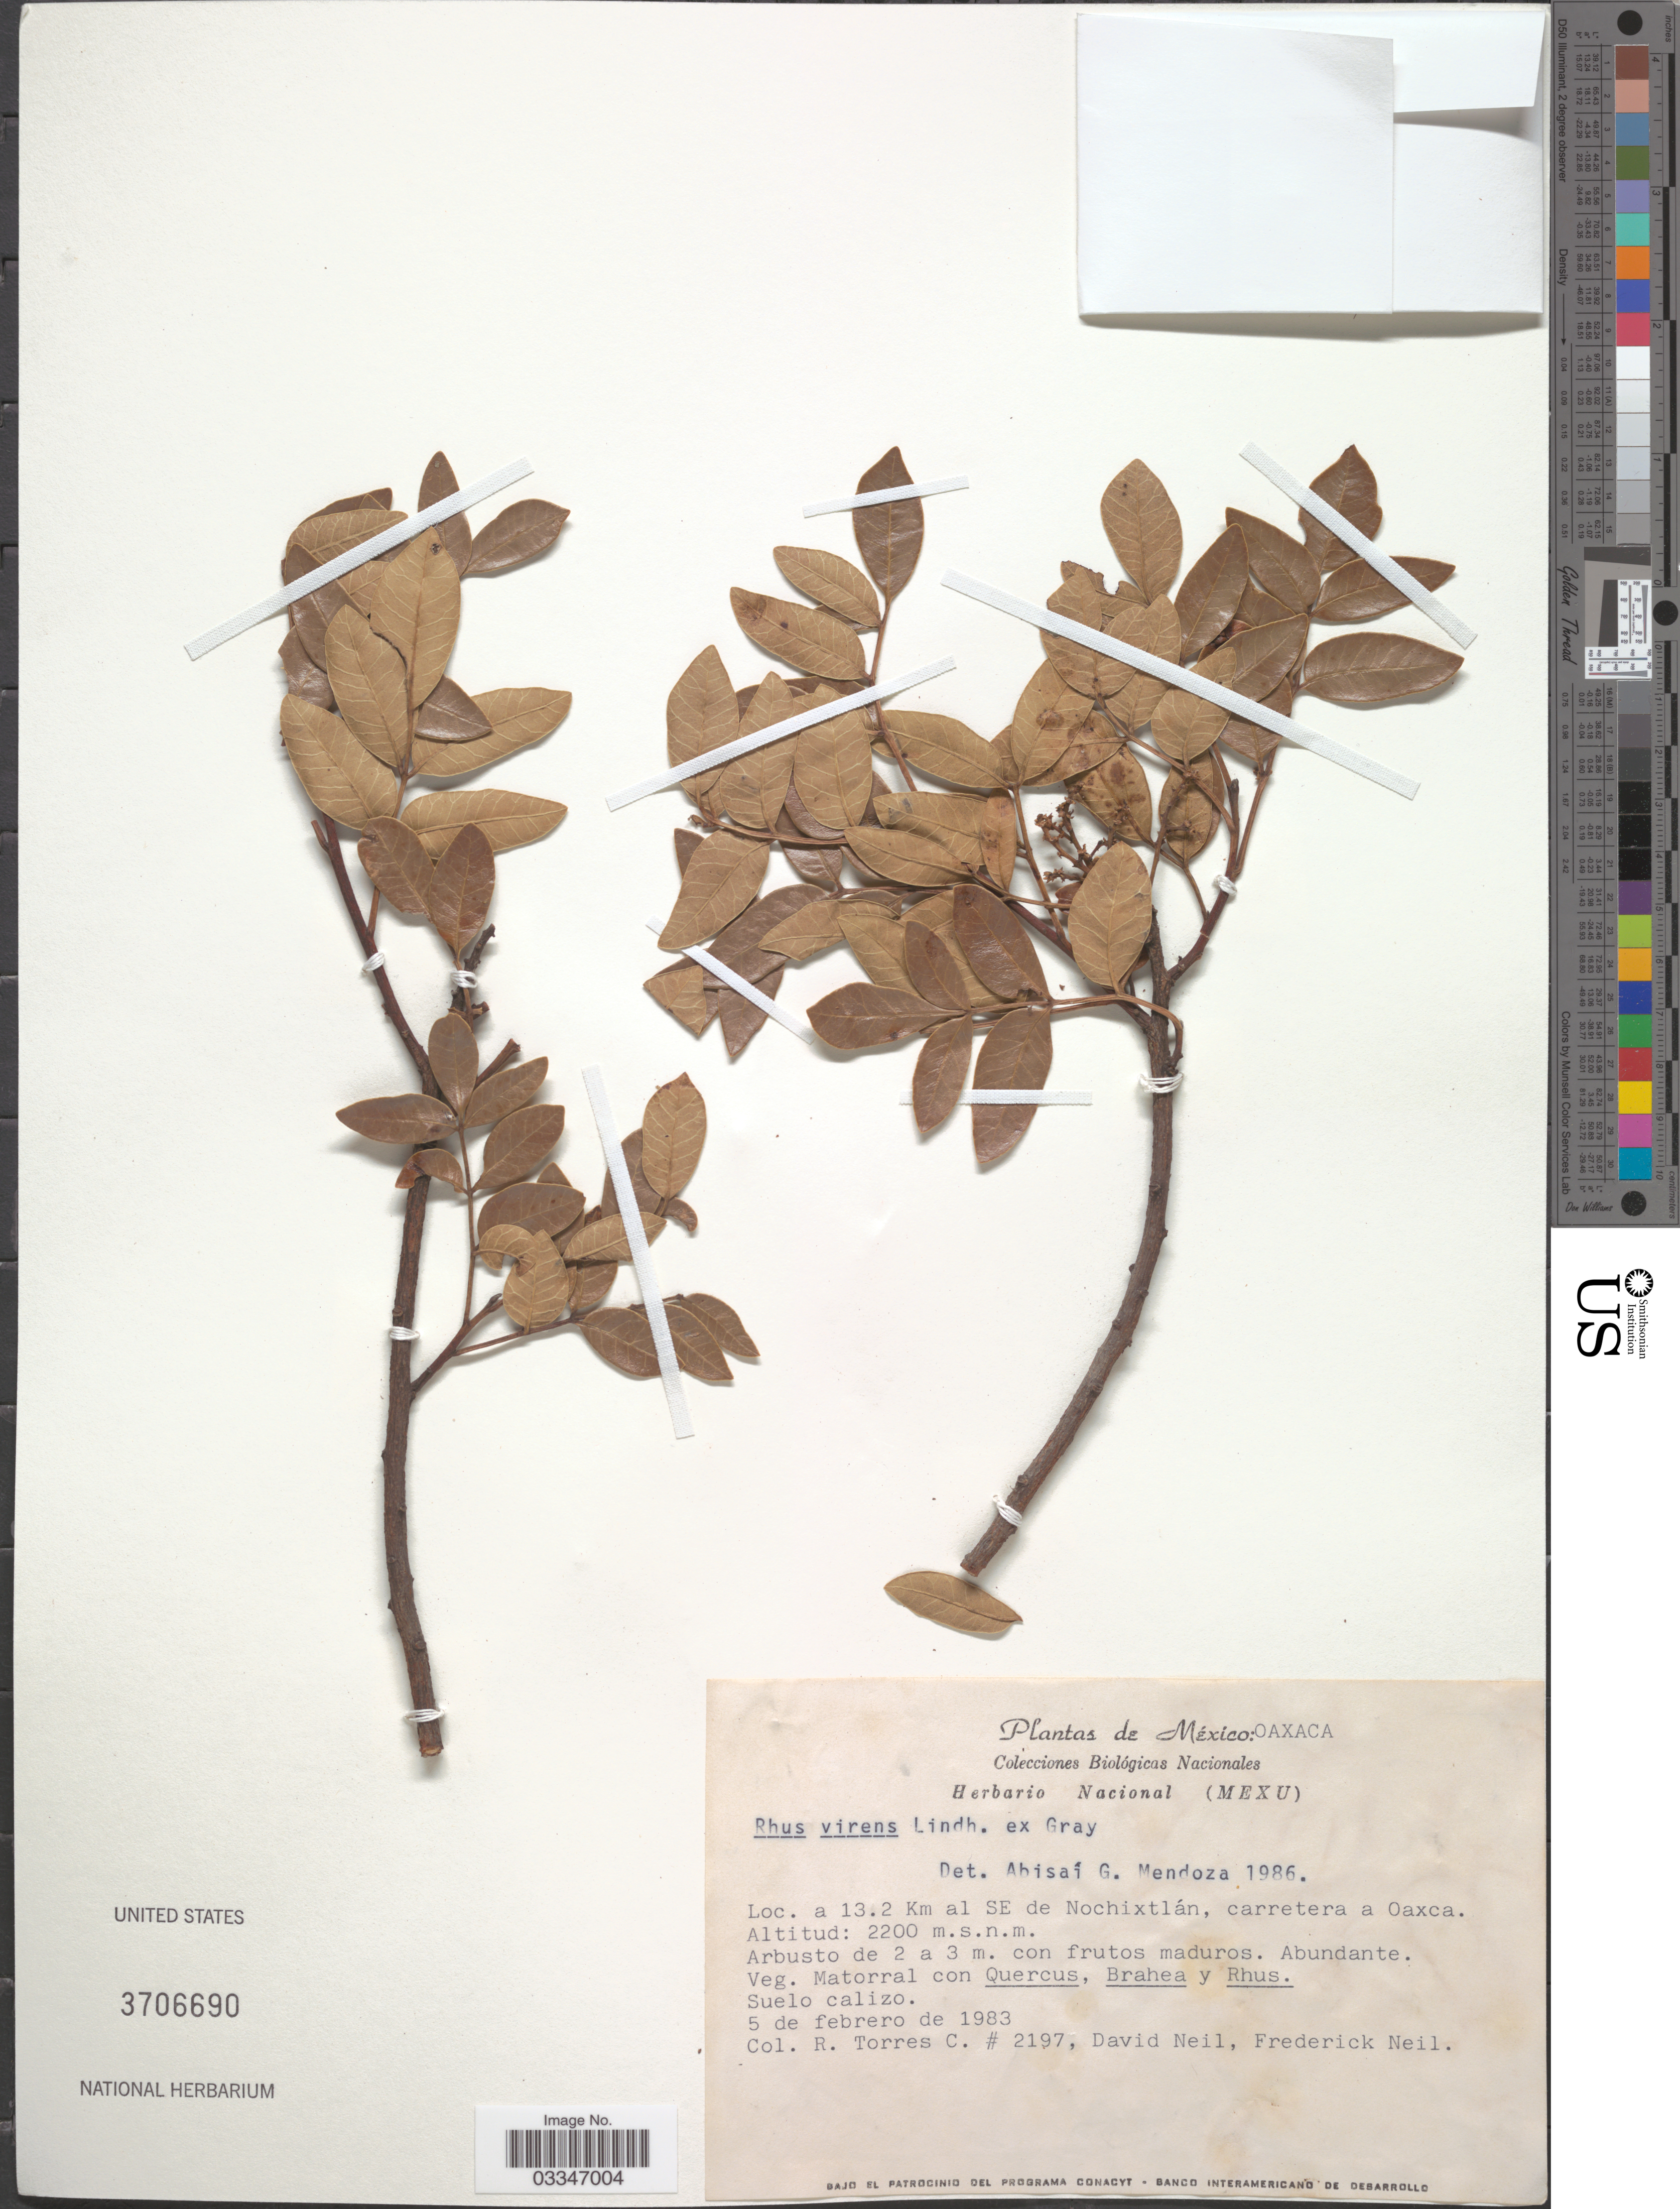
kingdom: Plantae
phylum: Tracheophyta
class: Magnoliopsida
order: Sapindales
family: Anacardiaceae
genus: Rhus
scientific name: Rhus virens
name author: Lindh. ex A. Gray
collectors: R. Torres C., D. A. Neil & F. Neil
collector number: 2197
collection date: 1983-02-05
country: Mexico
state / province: Oaxaca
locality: A 13.2 Km al SE de Nochixtlán, carretera a Oaxaca.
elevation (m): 2200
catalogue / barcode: US 3706690